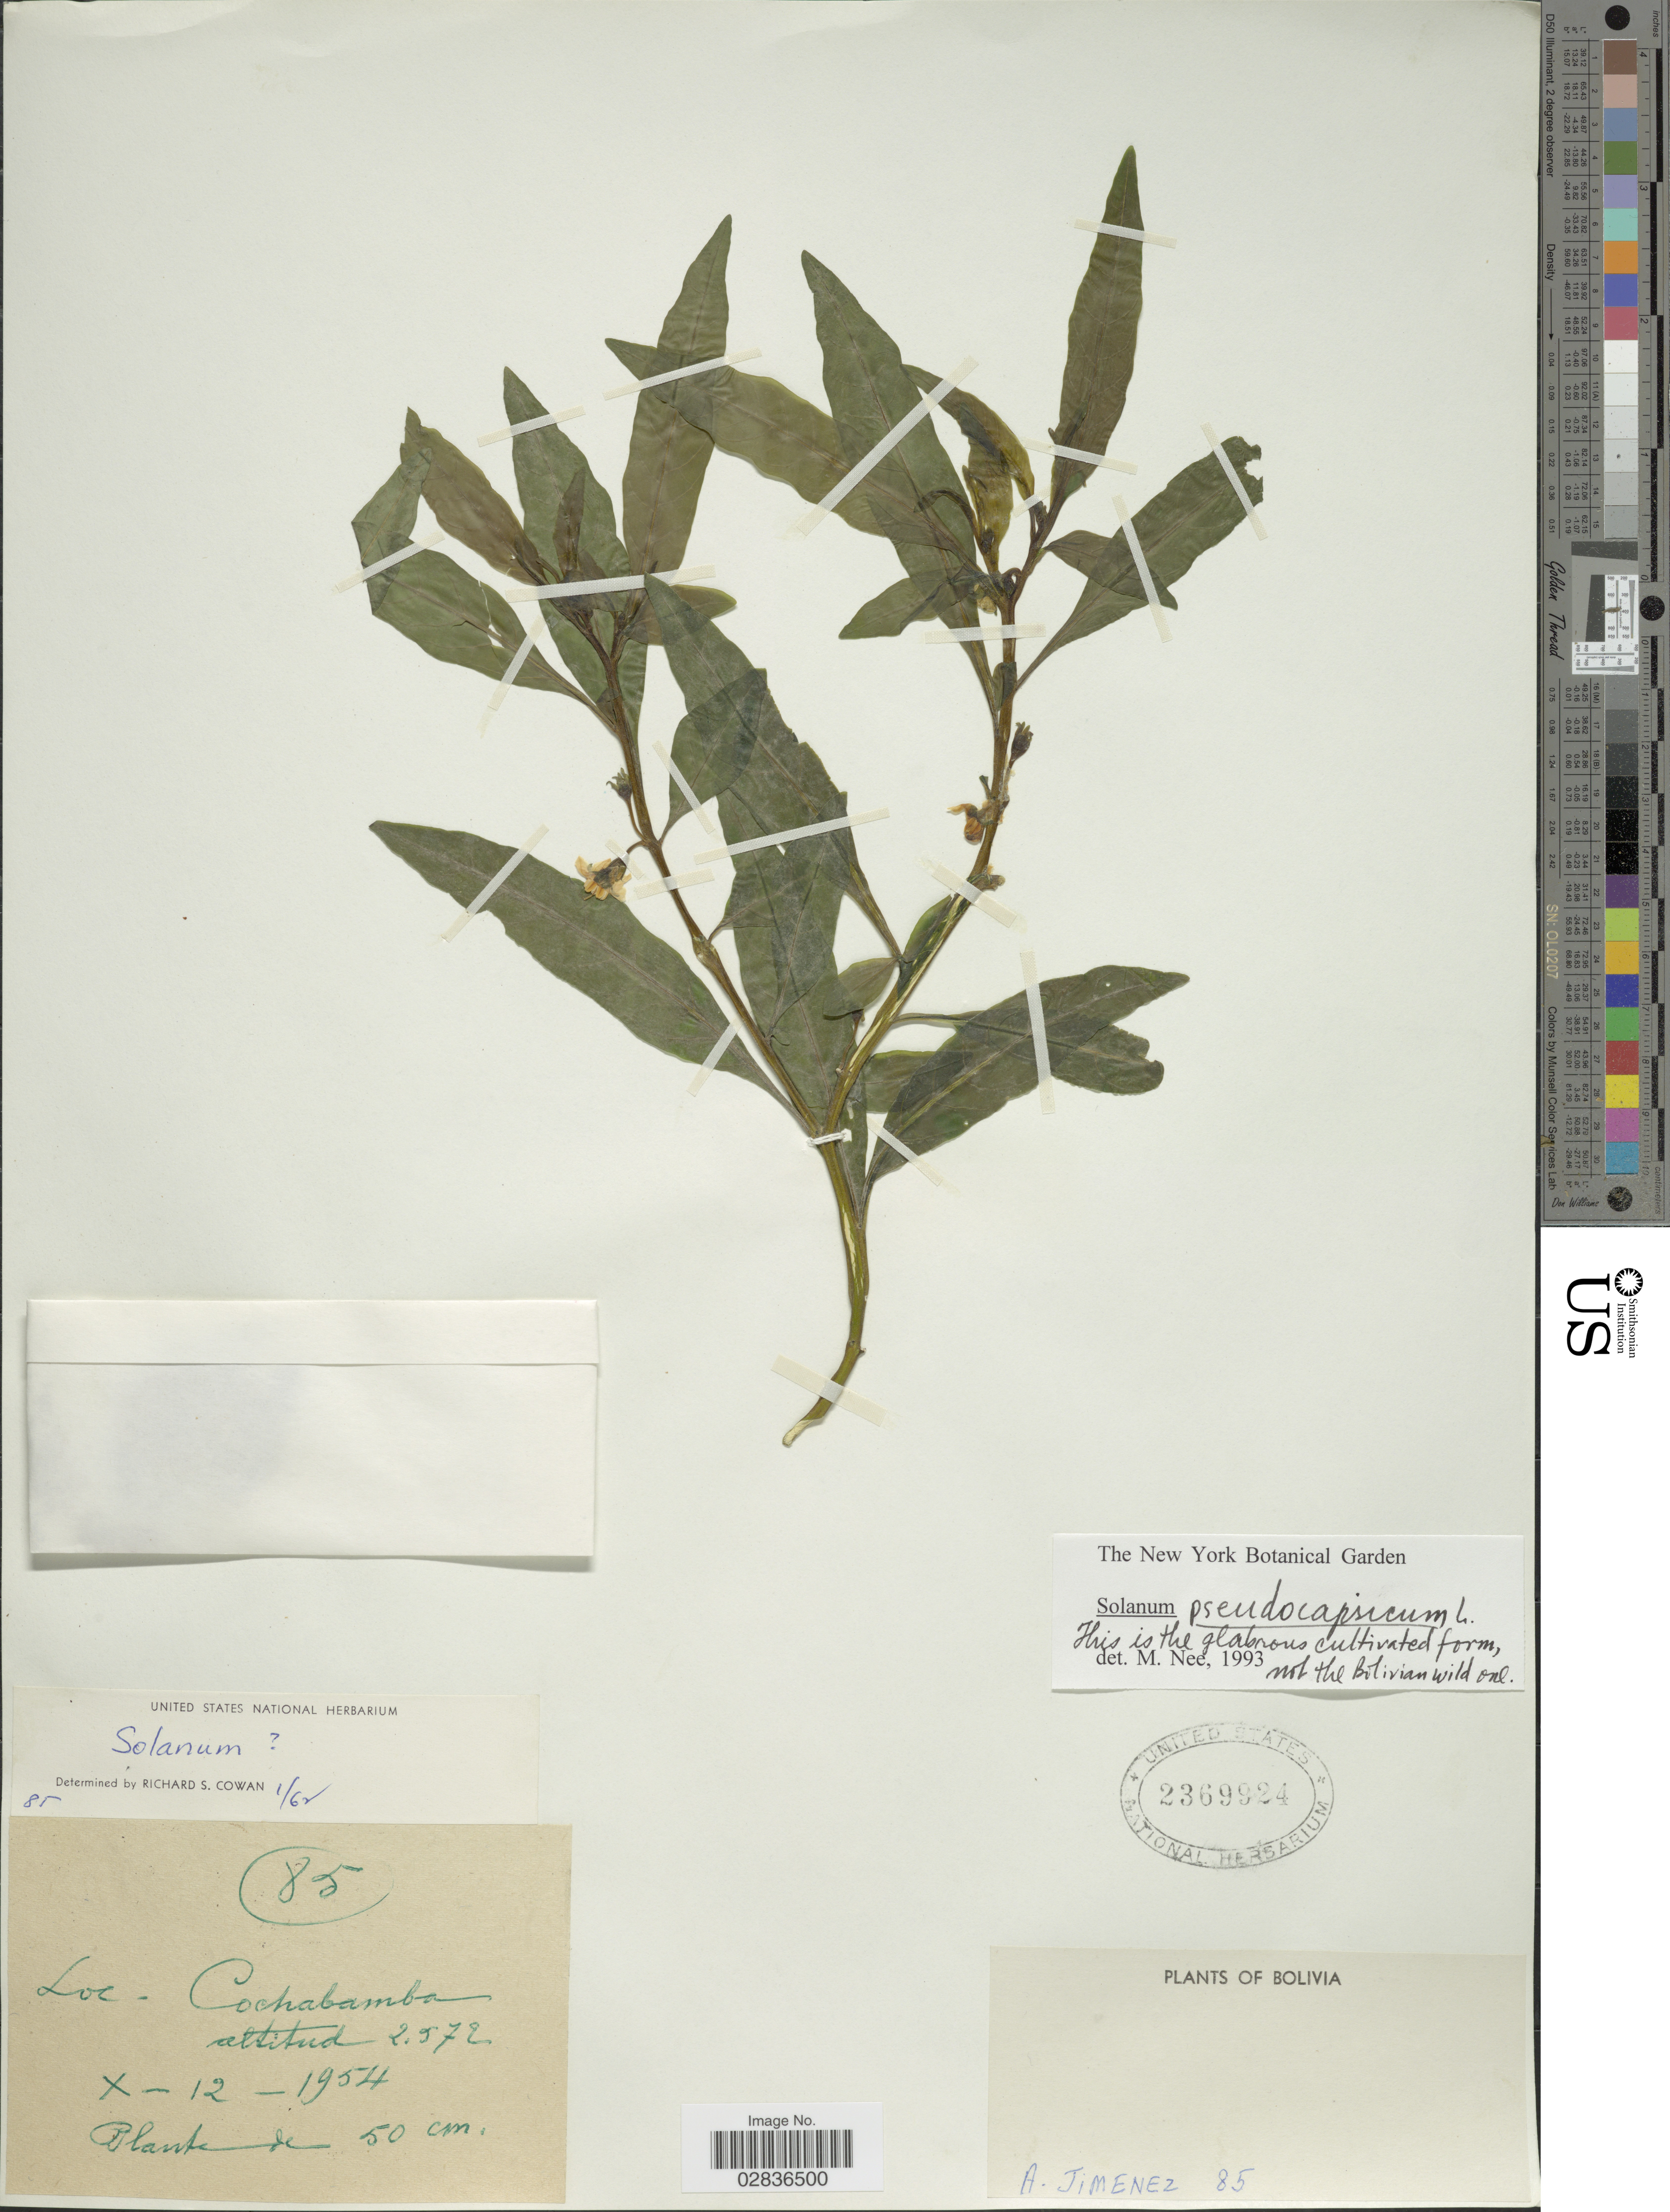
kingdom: Plantae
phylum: Tracheophyta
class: Magnoliopsida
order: Solanales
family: Solanaceae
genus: Solanum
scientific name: Solanum pseudocapsicum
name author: L.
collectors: A. Jimenez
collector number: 85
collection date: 1954-10-12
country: Bolivia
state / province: Cochabamba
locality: Cochabamba.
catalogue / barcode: US 2369924